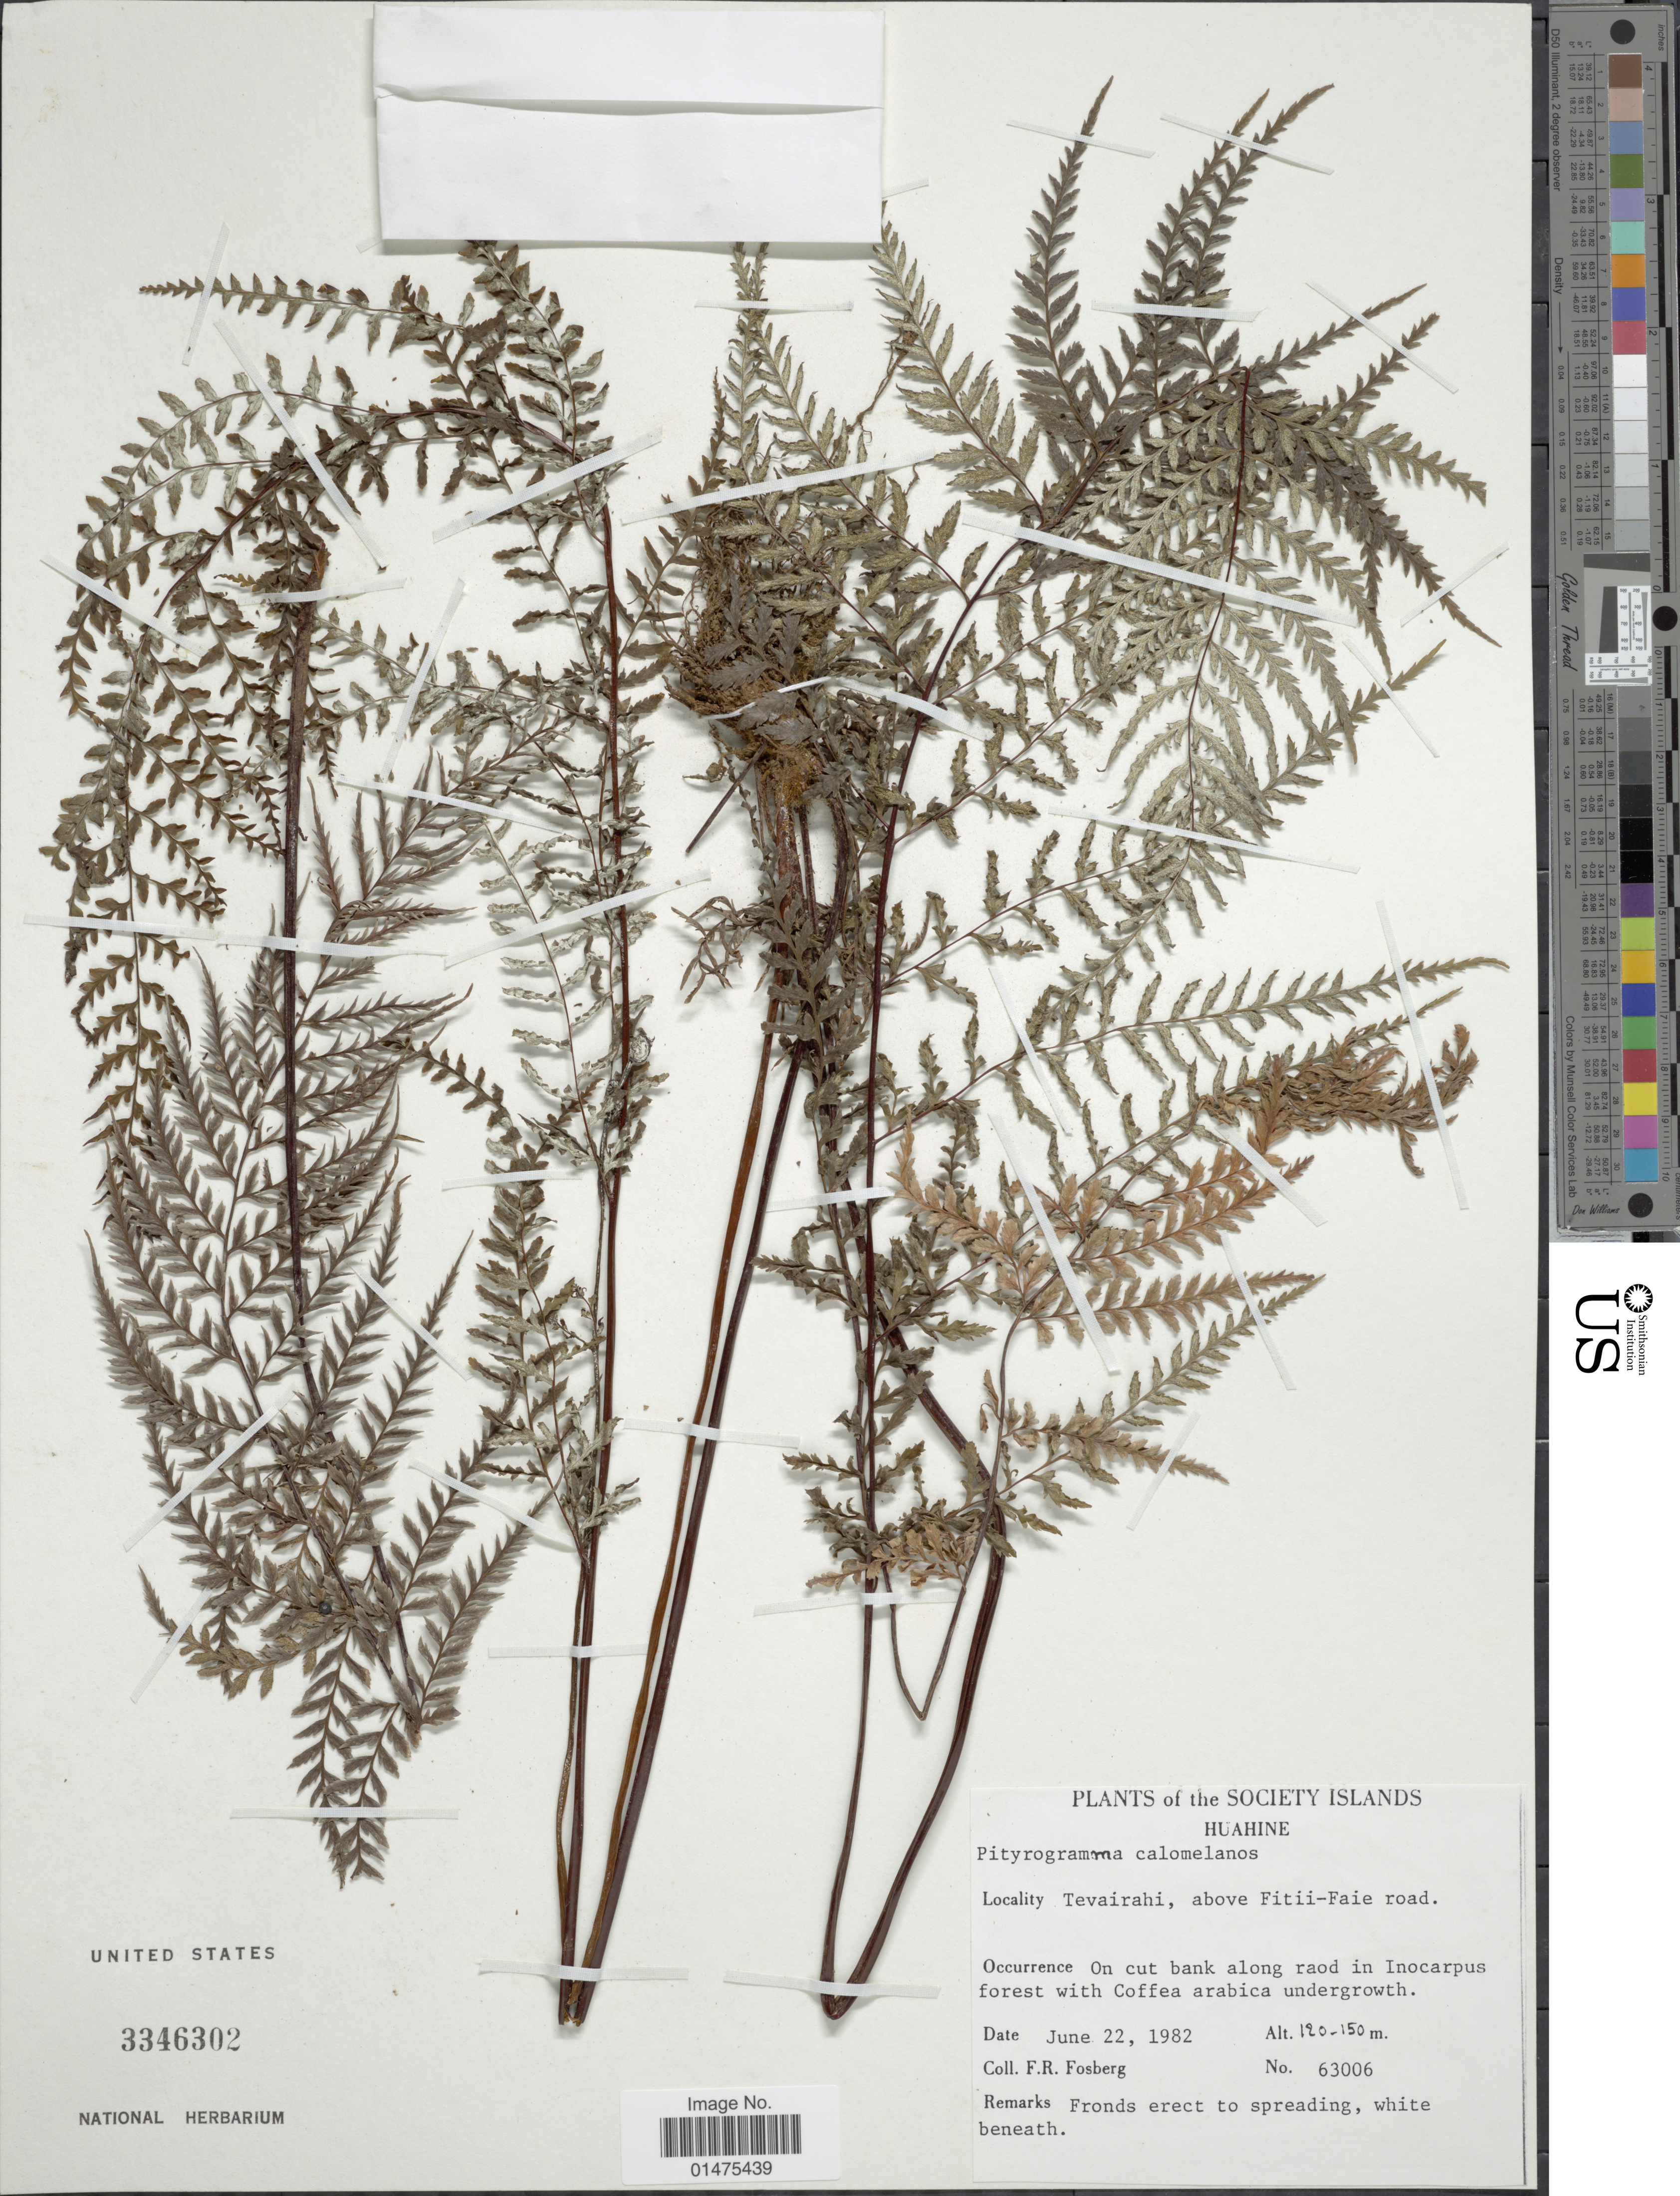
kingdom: Plantae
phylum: Tracheophyta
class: Polypodiopsida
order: Polypodiales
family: Pteridaceae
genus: Pityrogramma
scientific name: Pityrogramma calomelanos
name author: (L.) Link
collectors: F. R. Fosberg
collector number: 63006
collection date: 1982-06-22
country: French Polynesia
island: Huahine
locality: The Society Islands, Huahine, Tevairahi, above Fitii-Faie road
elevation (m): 120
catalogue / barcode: US 33460302